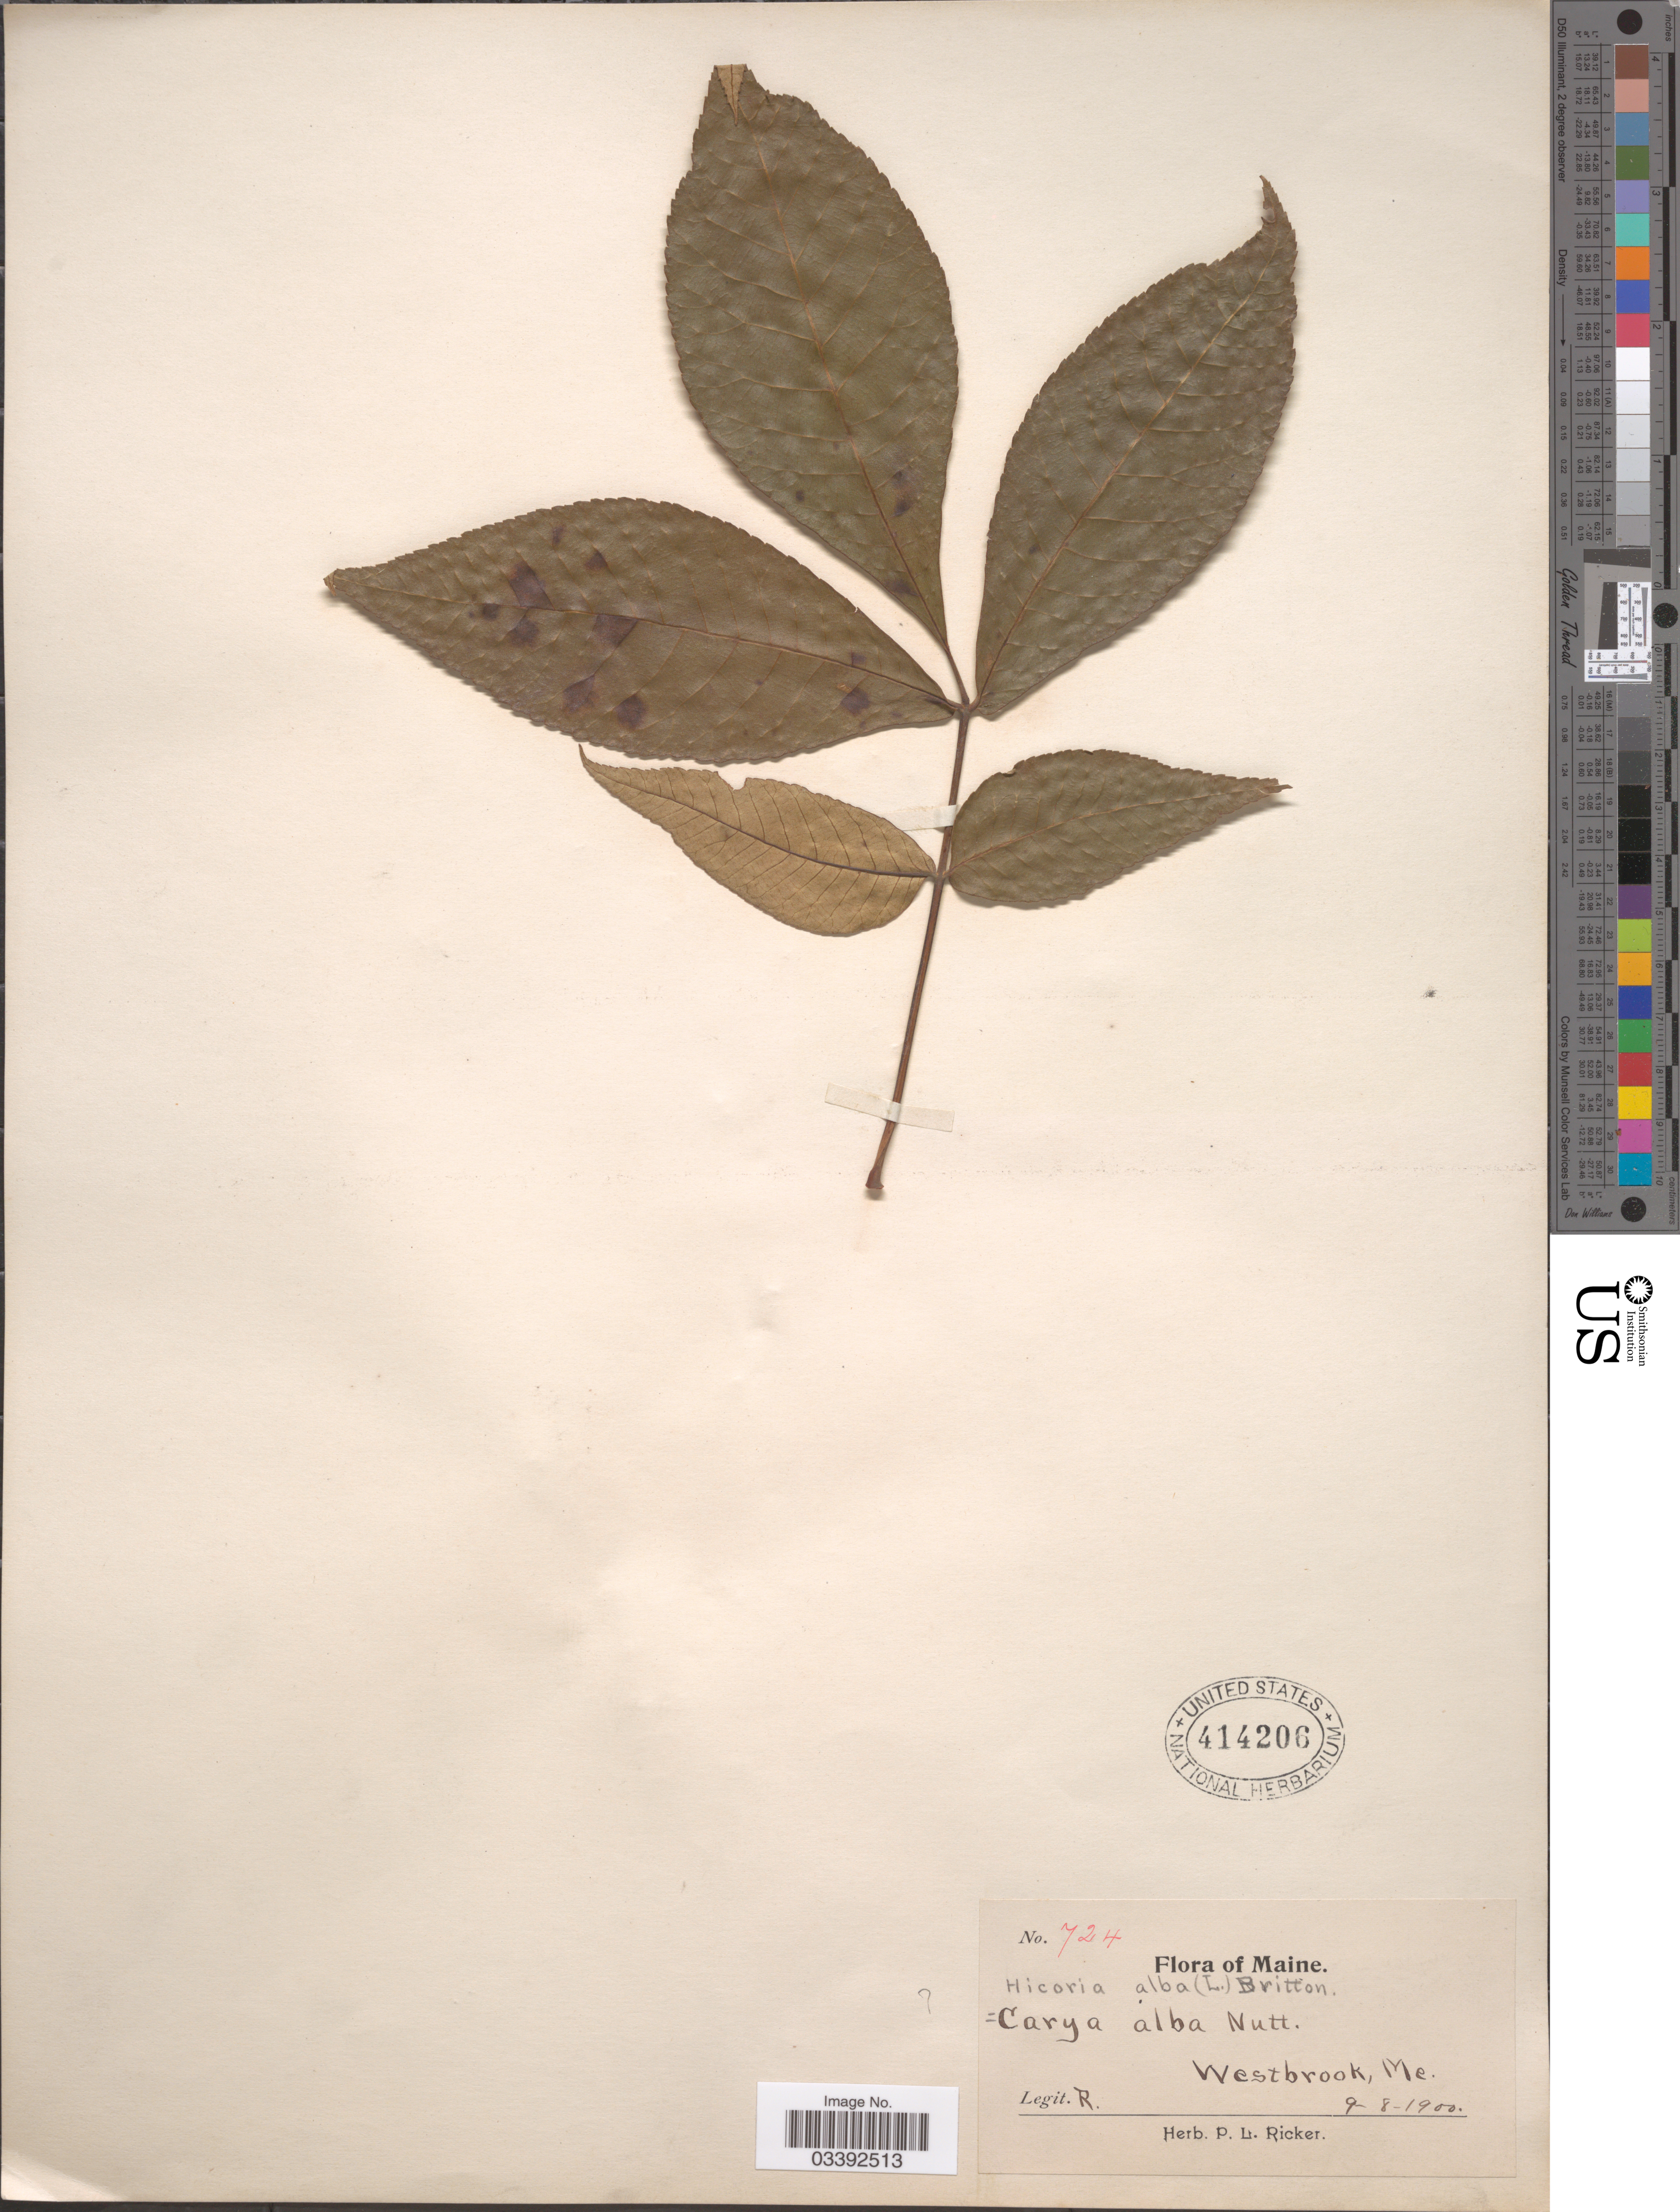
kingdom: Plantae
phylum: Tracheophyta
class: Magnoliopsida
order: Fagales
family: Juglandaceae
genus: Carya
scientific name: Carya tomentosa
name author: (Lam.) Nutt.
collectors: P. Ricker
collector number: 724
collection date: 1900-09-08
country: United States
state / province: Maine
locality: Westbrook.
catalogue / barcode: US 414206